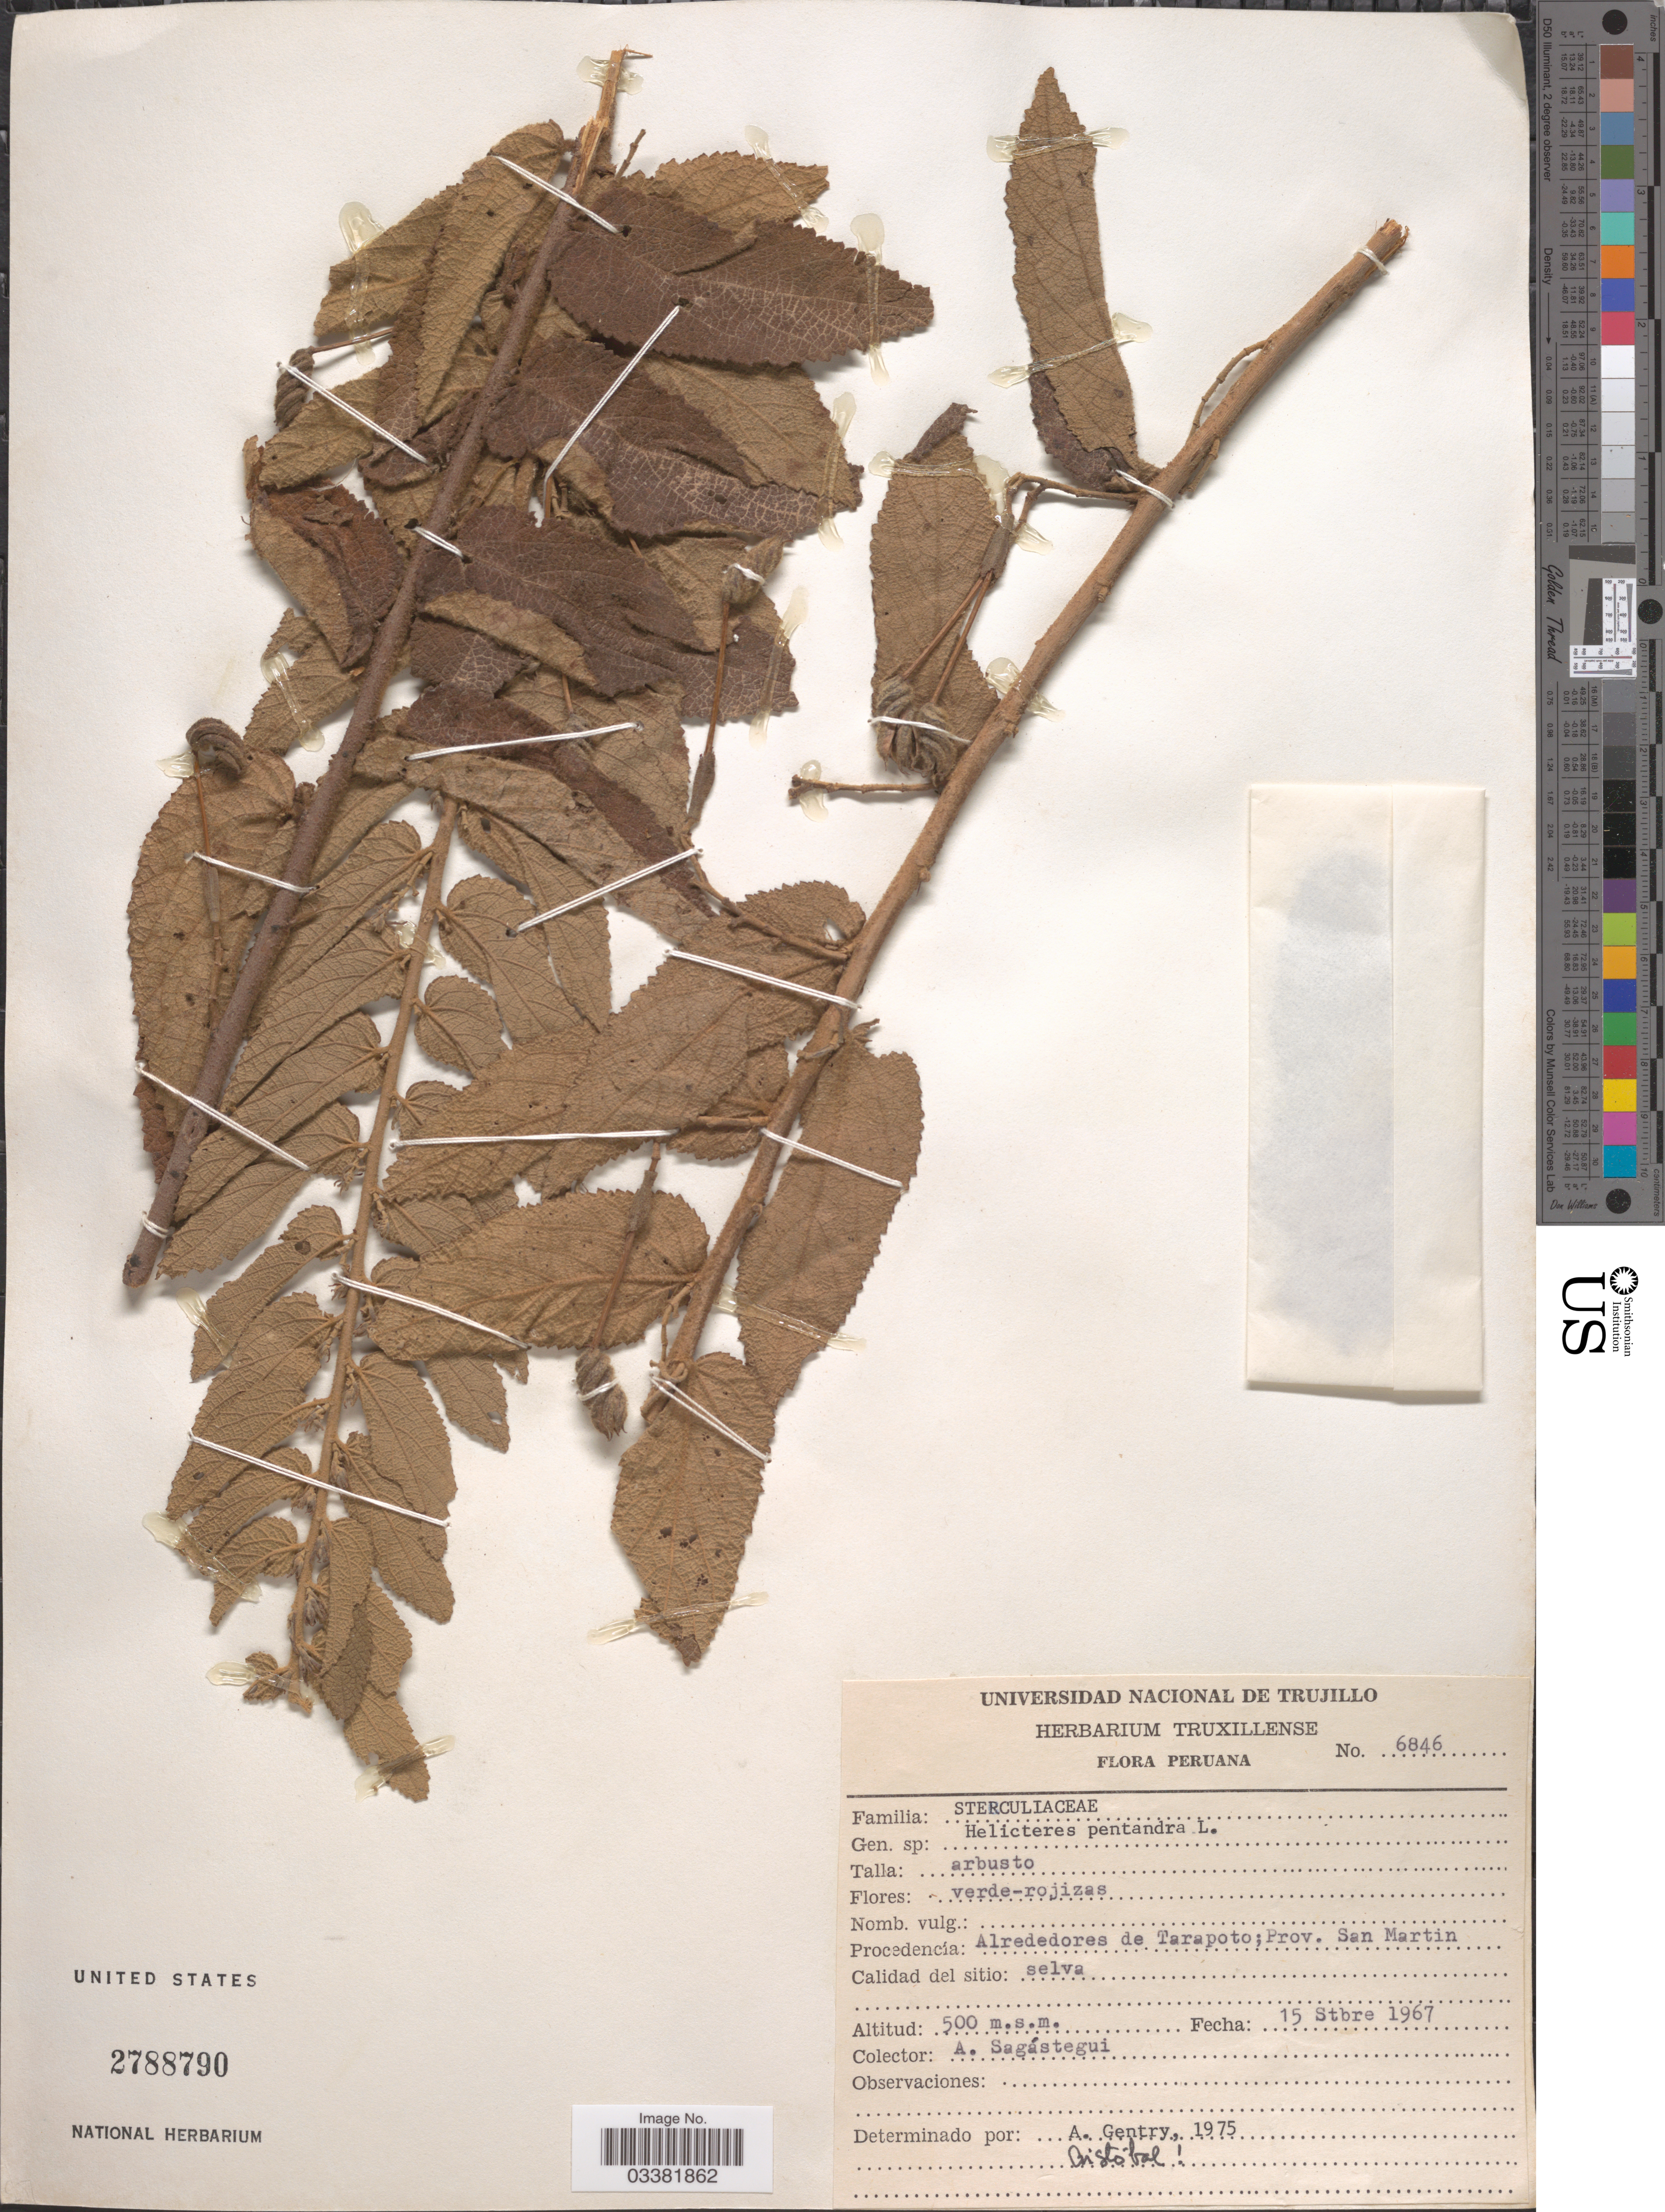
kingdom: Plantae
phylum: Tracheophyta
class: Magnoliopsida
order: Malvales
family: Malvaceae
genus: Helicteres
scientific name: Helicteres pentandra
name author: L.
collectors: A. Sagastegui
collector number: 6846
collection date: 1967-09-15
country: Peru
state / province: San Martín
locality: Alrededores de Tarapoto.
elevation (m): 500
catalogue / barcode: US 2788790